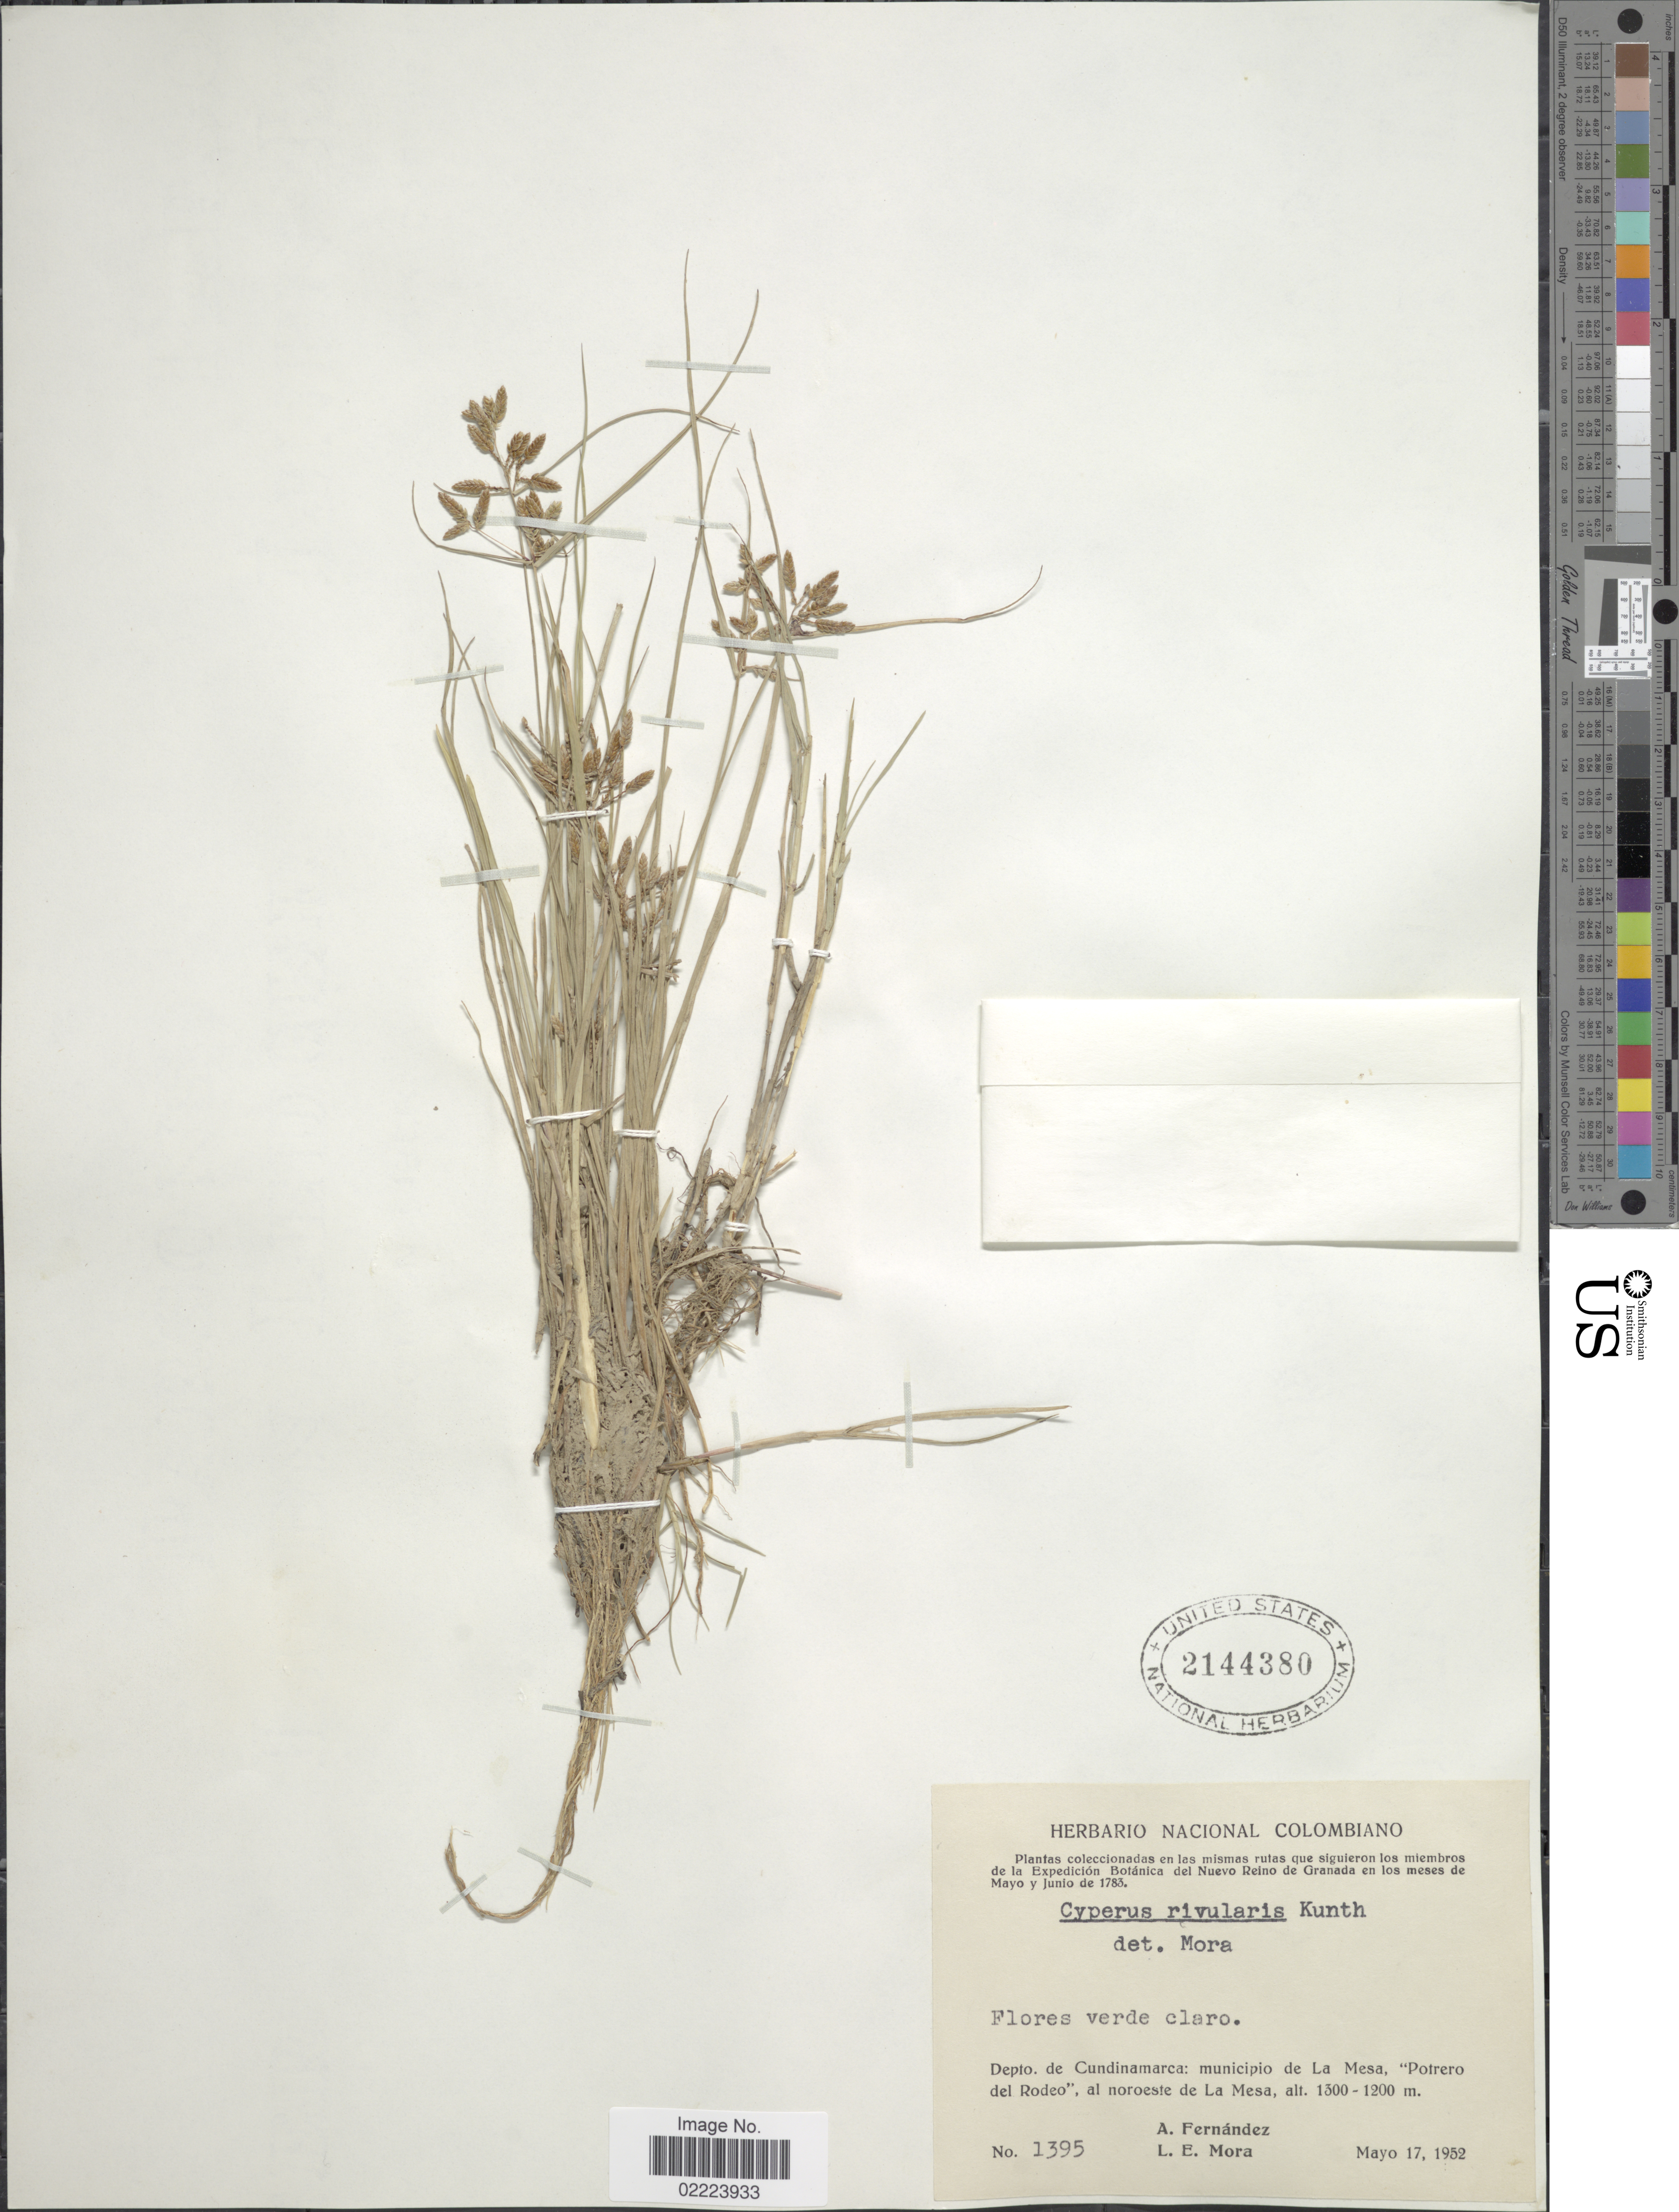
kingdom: Plantae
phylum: Tracheophyta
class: Liliopsida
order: Poales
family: Cyperaceae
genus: Cyperus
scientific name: Cyperus bipartitus Torr.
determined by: Strong, Mark T., (BOT), Smithsonian Institution - National Museum of Natural History (UNITED STATES)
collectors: A. Fernández & L. Mora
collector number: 1395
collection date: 1952-05-17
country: Colombia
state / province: Cundinamarca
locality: Depto. de Cundinamarca: Municipio de La Mesa, Potrero del Rodeo, al noroeste de La Mesa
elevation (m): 1200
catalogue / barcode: US 2144380